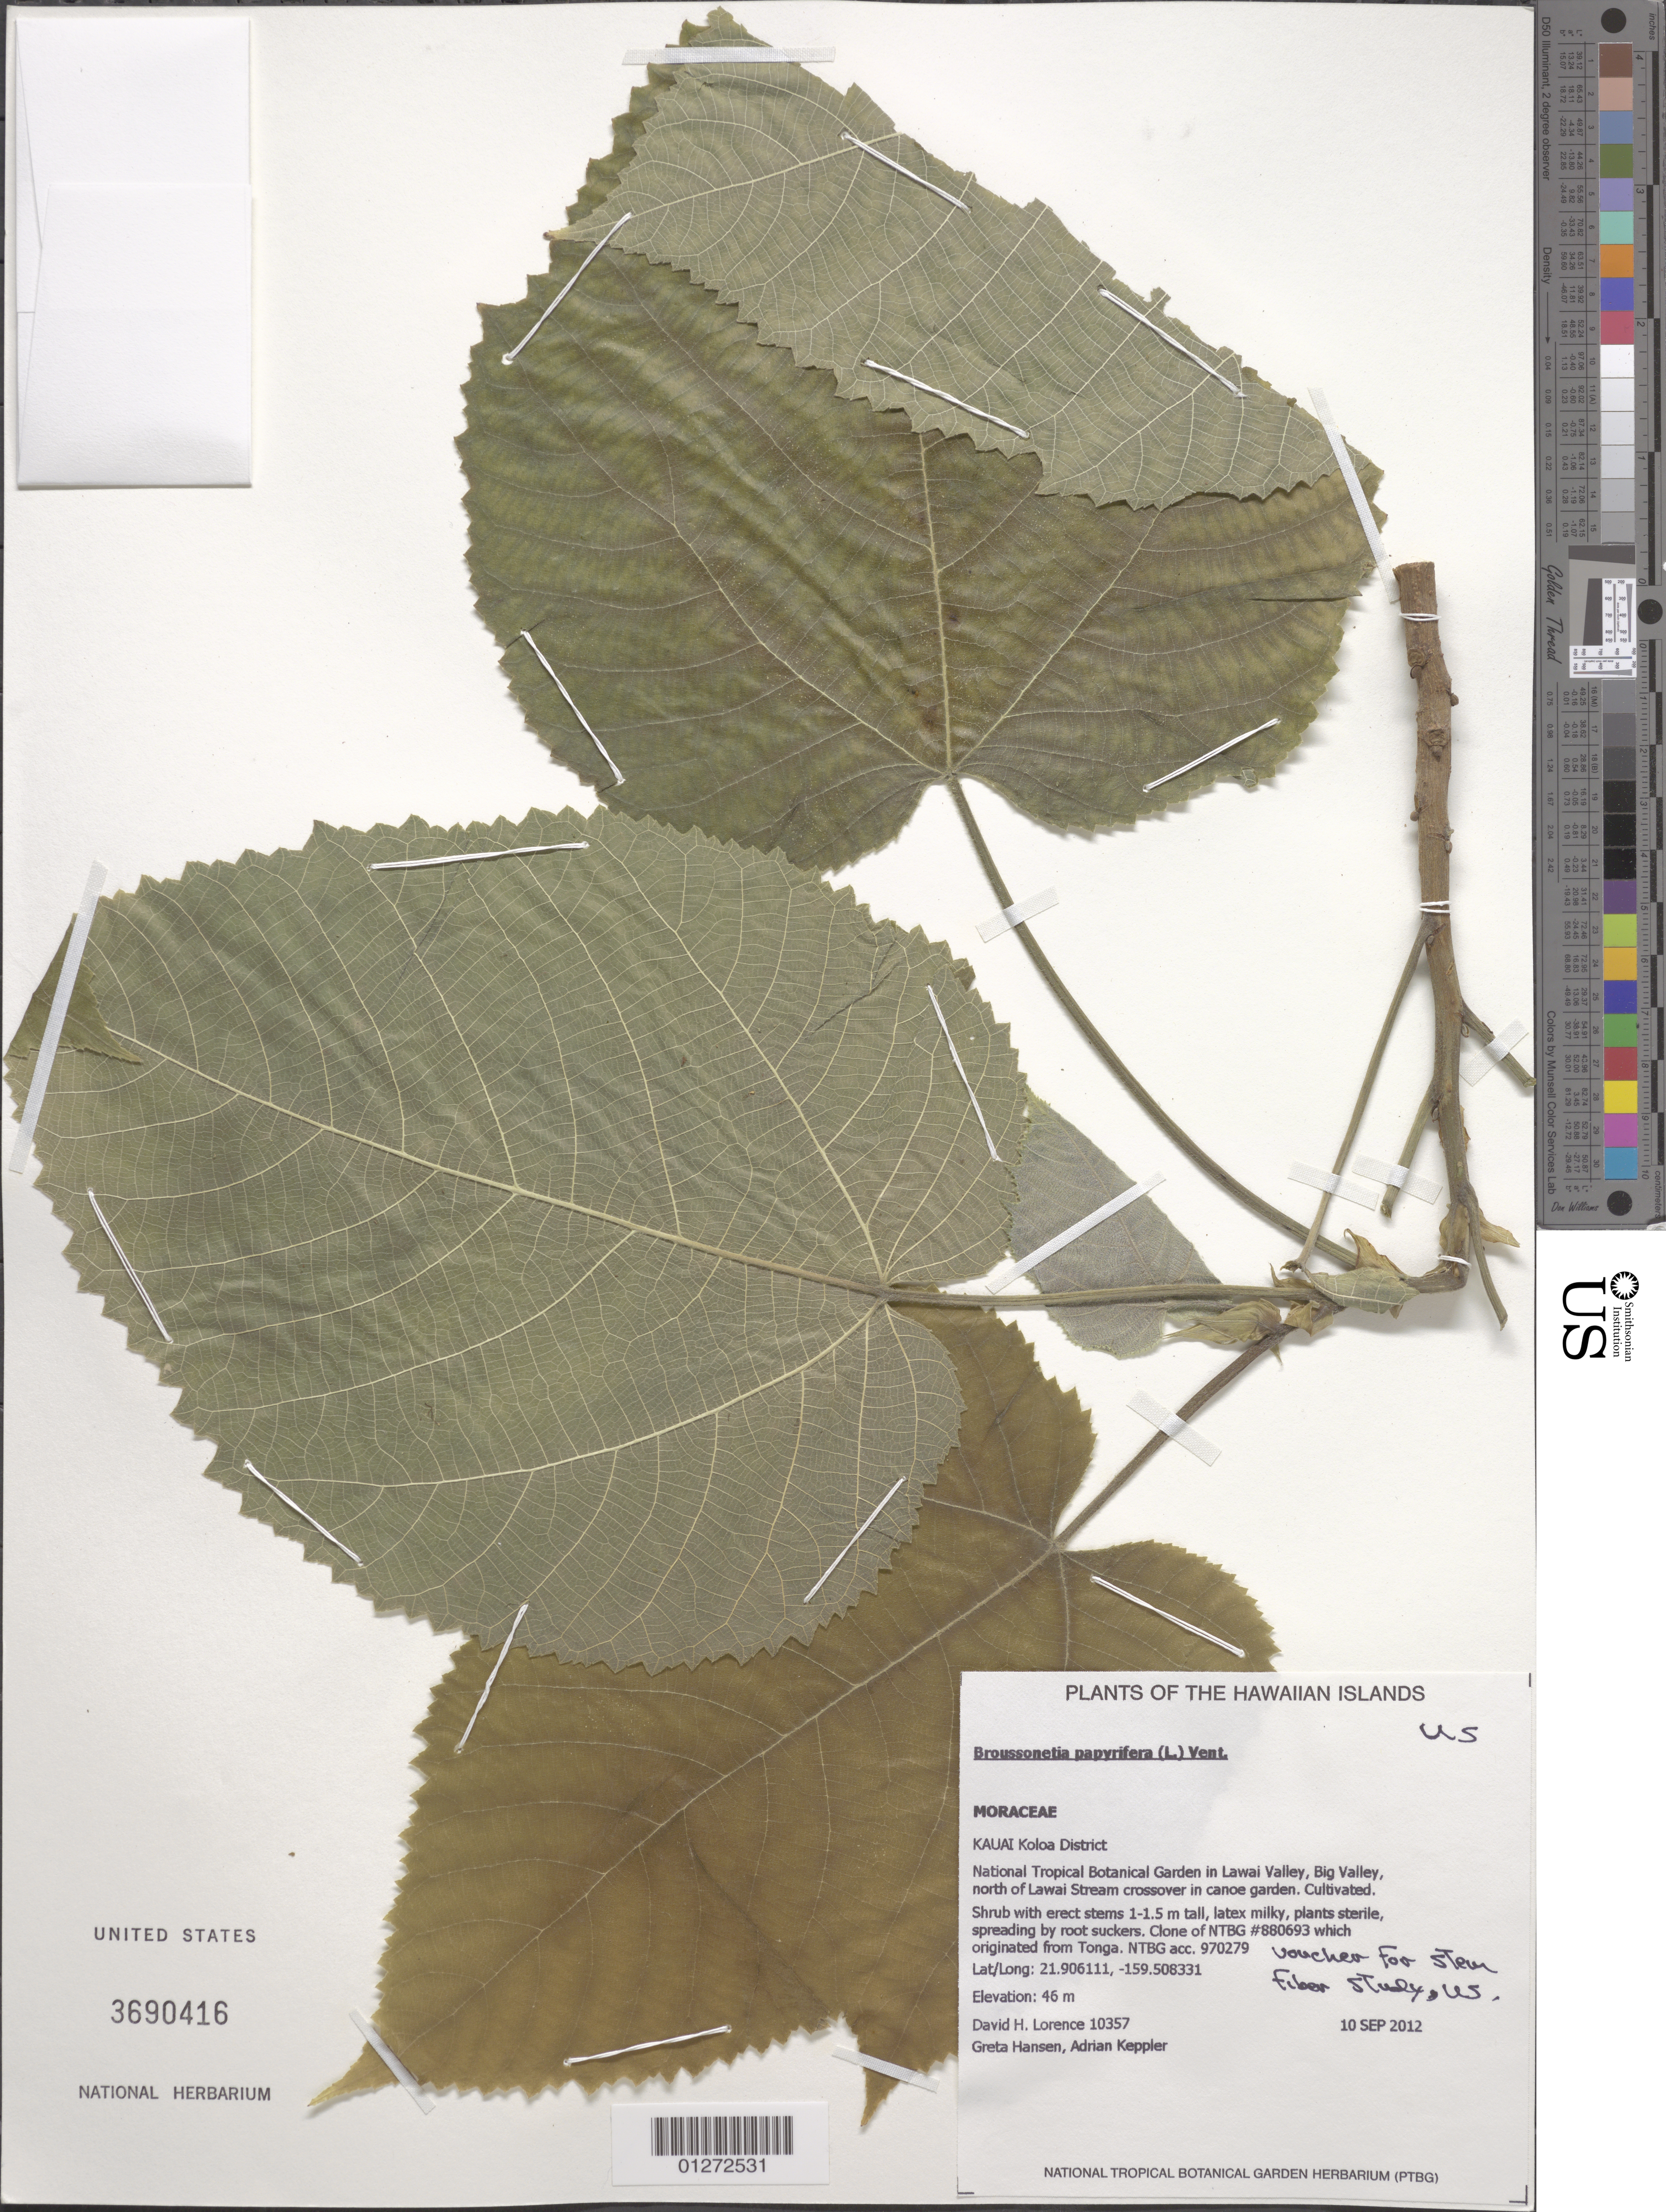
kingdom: Plantae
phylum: Tracheophyta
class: Magnoliopsida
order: Rosales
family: Moraceae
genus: Broussonetia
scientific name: Broussonetia papyrifera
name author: (L.) L'Hér. ex Vent.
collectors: D. Lorence, G. Hansen & A. Keppler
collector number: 10357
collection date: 2012-09-10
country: United States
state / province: Hawaii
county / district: Kauai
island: Kaua'i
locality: National Tropical Botanical Garden in Lawai Valley, Big Valley, north of Lawai Stream crossover in canoe garden.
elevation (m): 46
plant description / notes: DNA voucher for US stem fiber study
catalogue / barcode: US 3690416